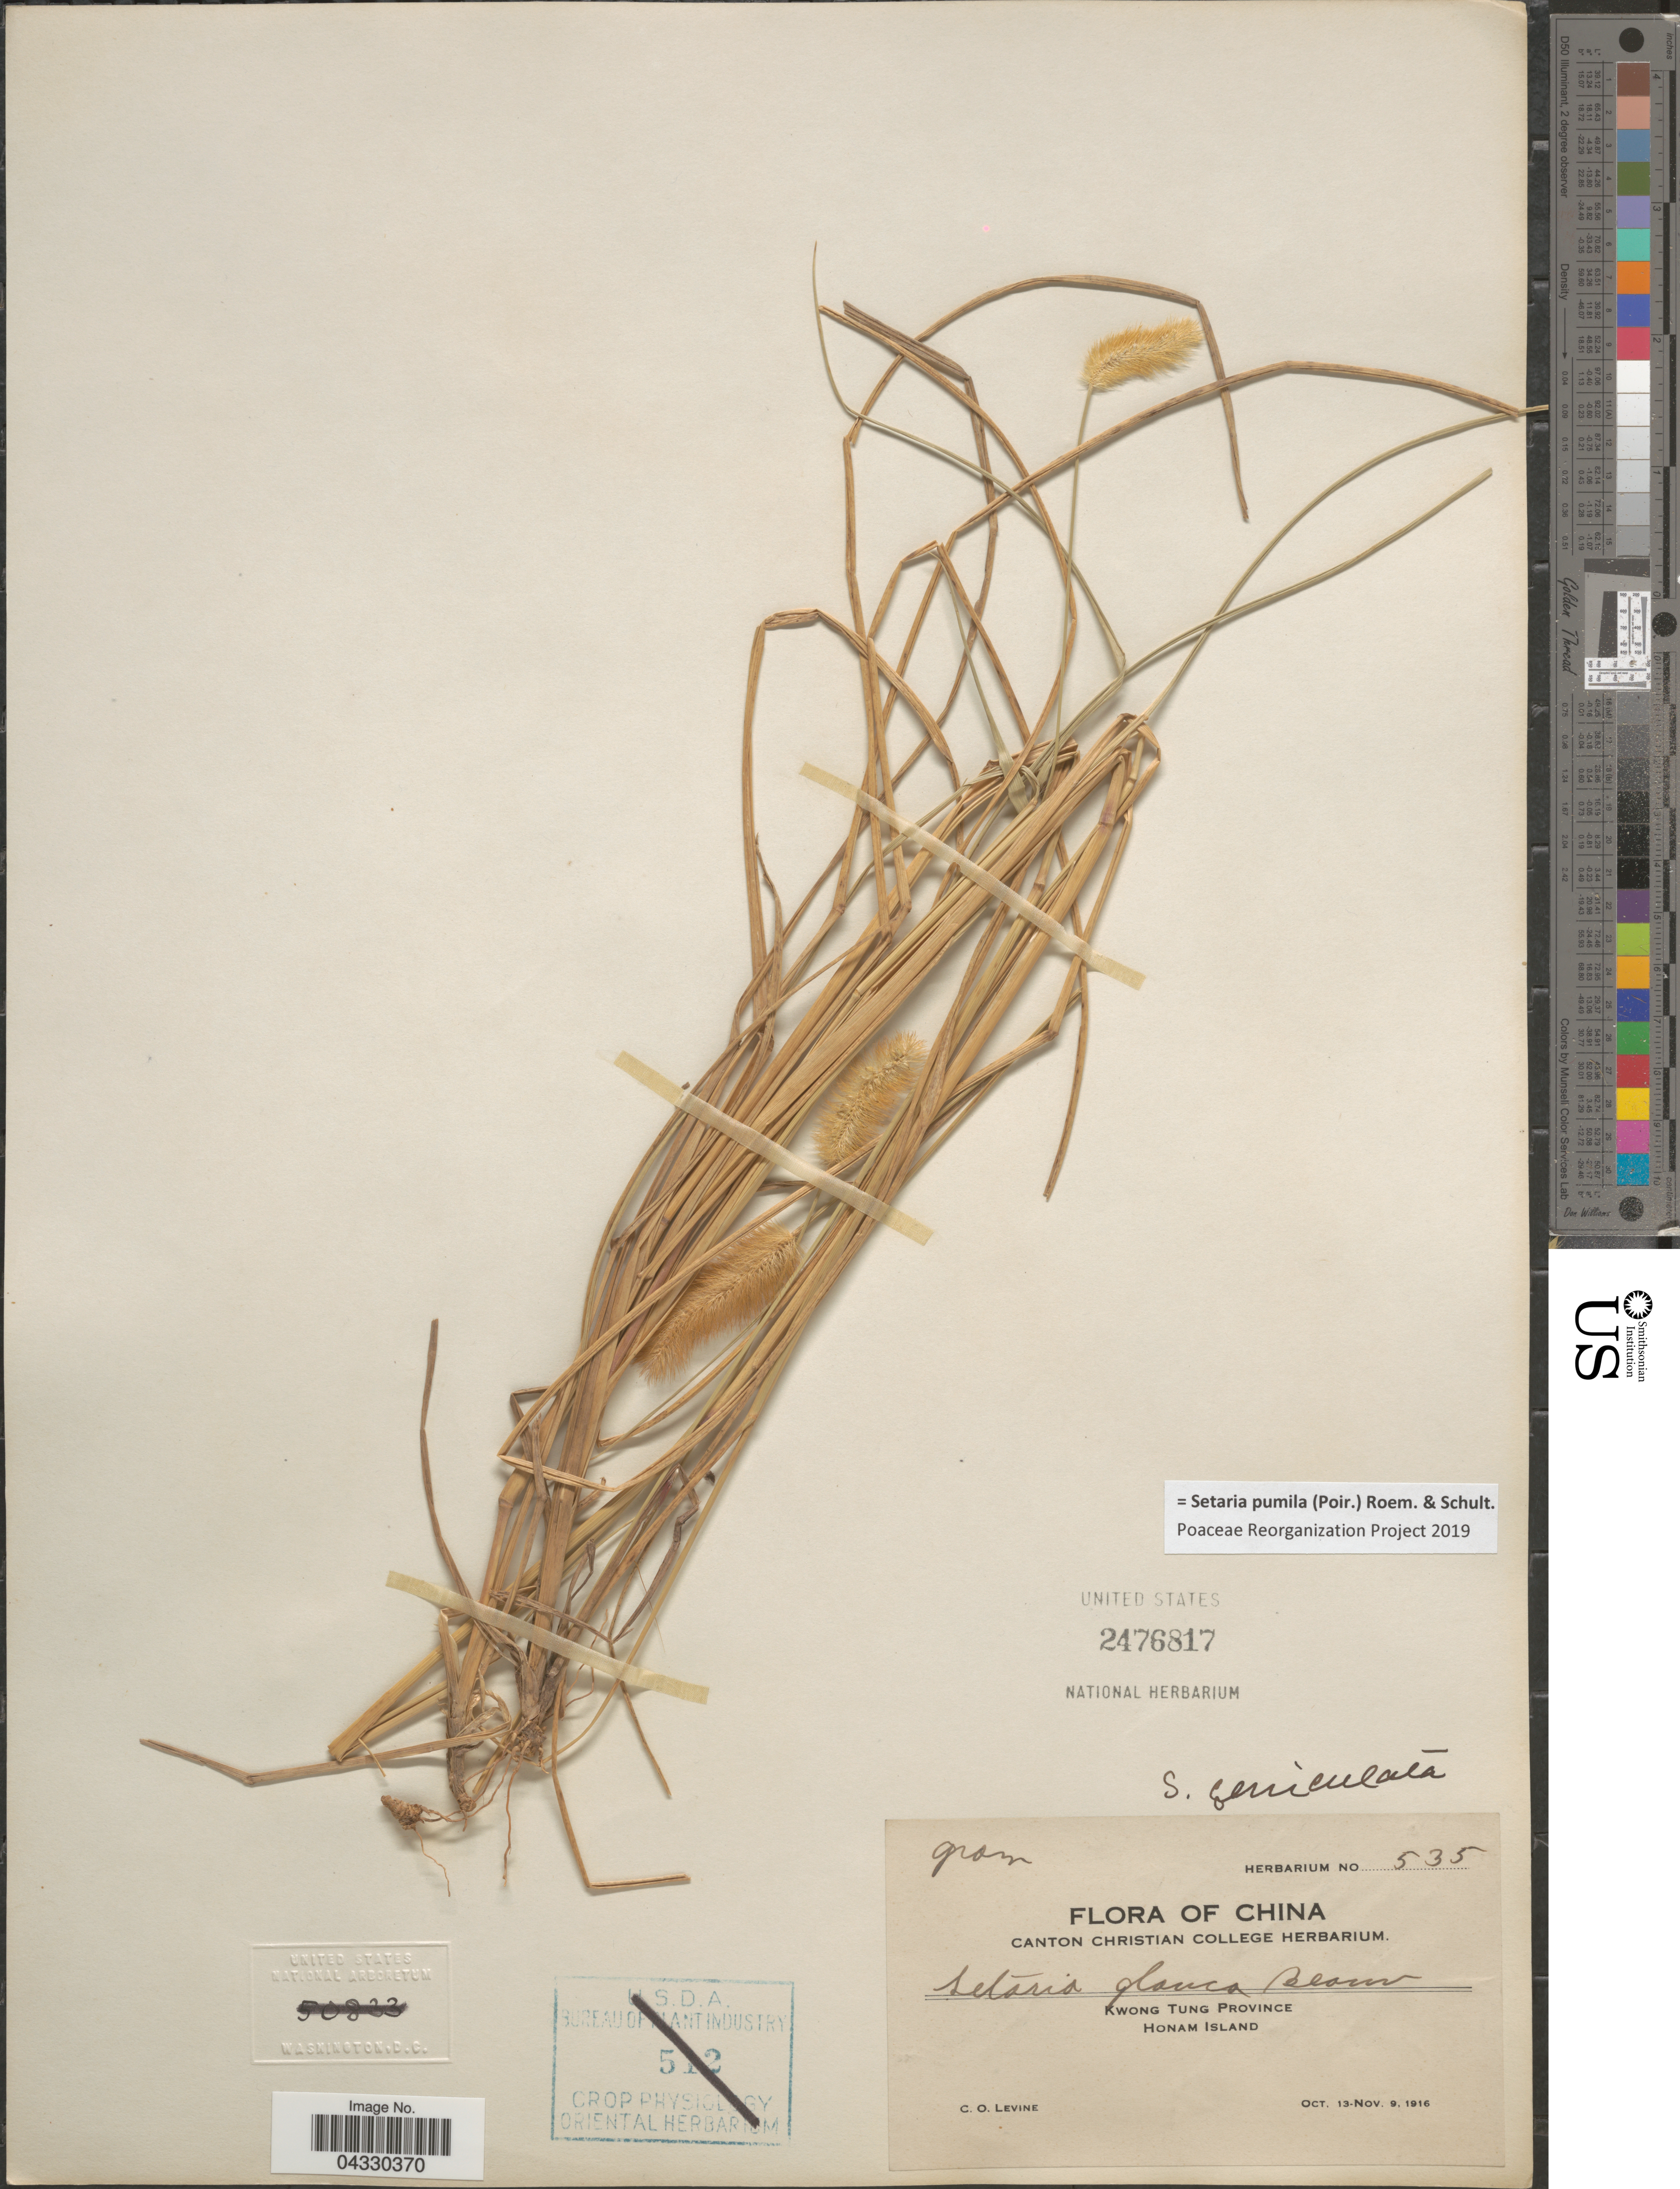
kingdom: Plantae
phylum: Tracheophyta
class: Liliopsida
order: Poales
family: Poaceae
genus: Setaria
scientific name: Setaria pumila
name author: (Poir.) Roem. & Schult.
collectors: C. O. Levine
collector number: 535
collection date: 1916-10-13/1916-11-09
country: China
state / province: Guangdong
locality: Kwong Tung Province. Honam Island.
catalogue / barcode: US 2476817